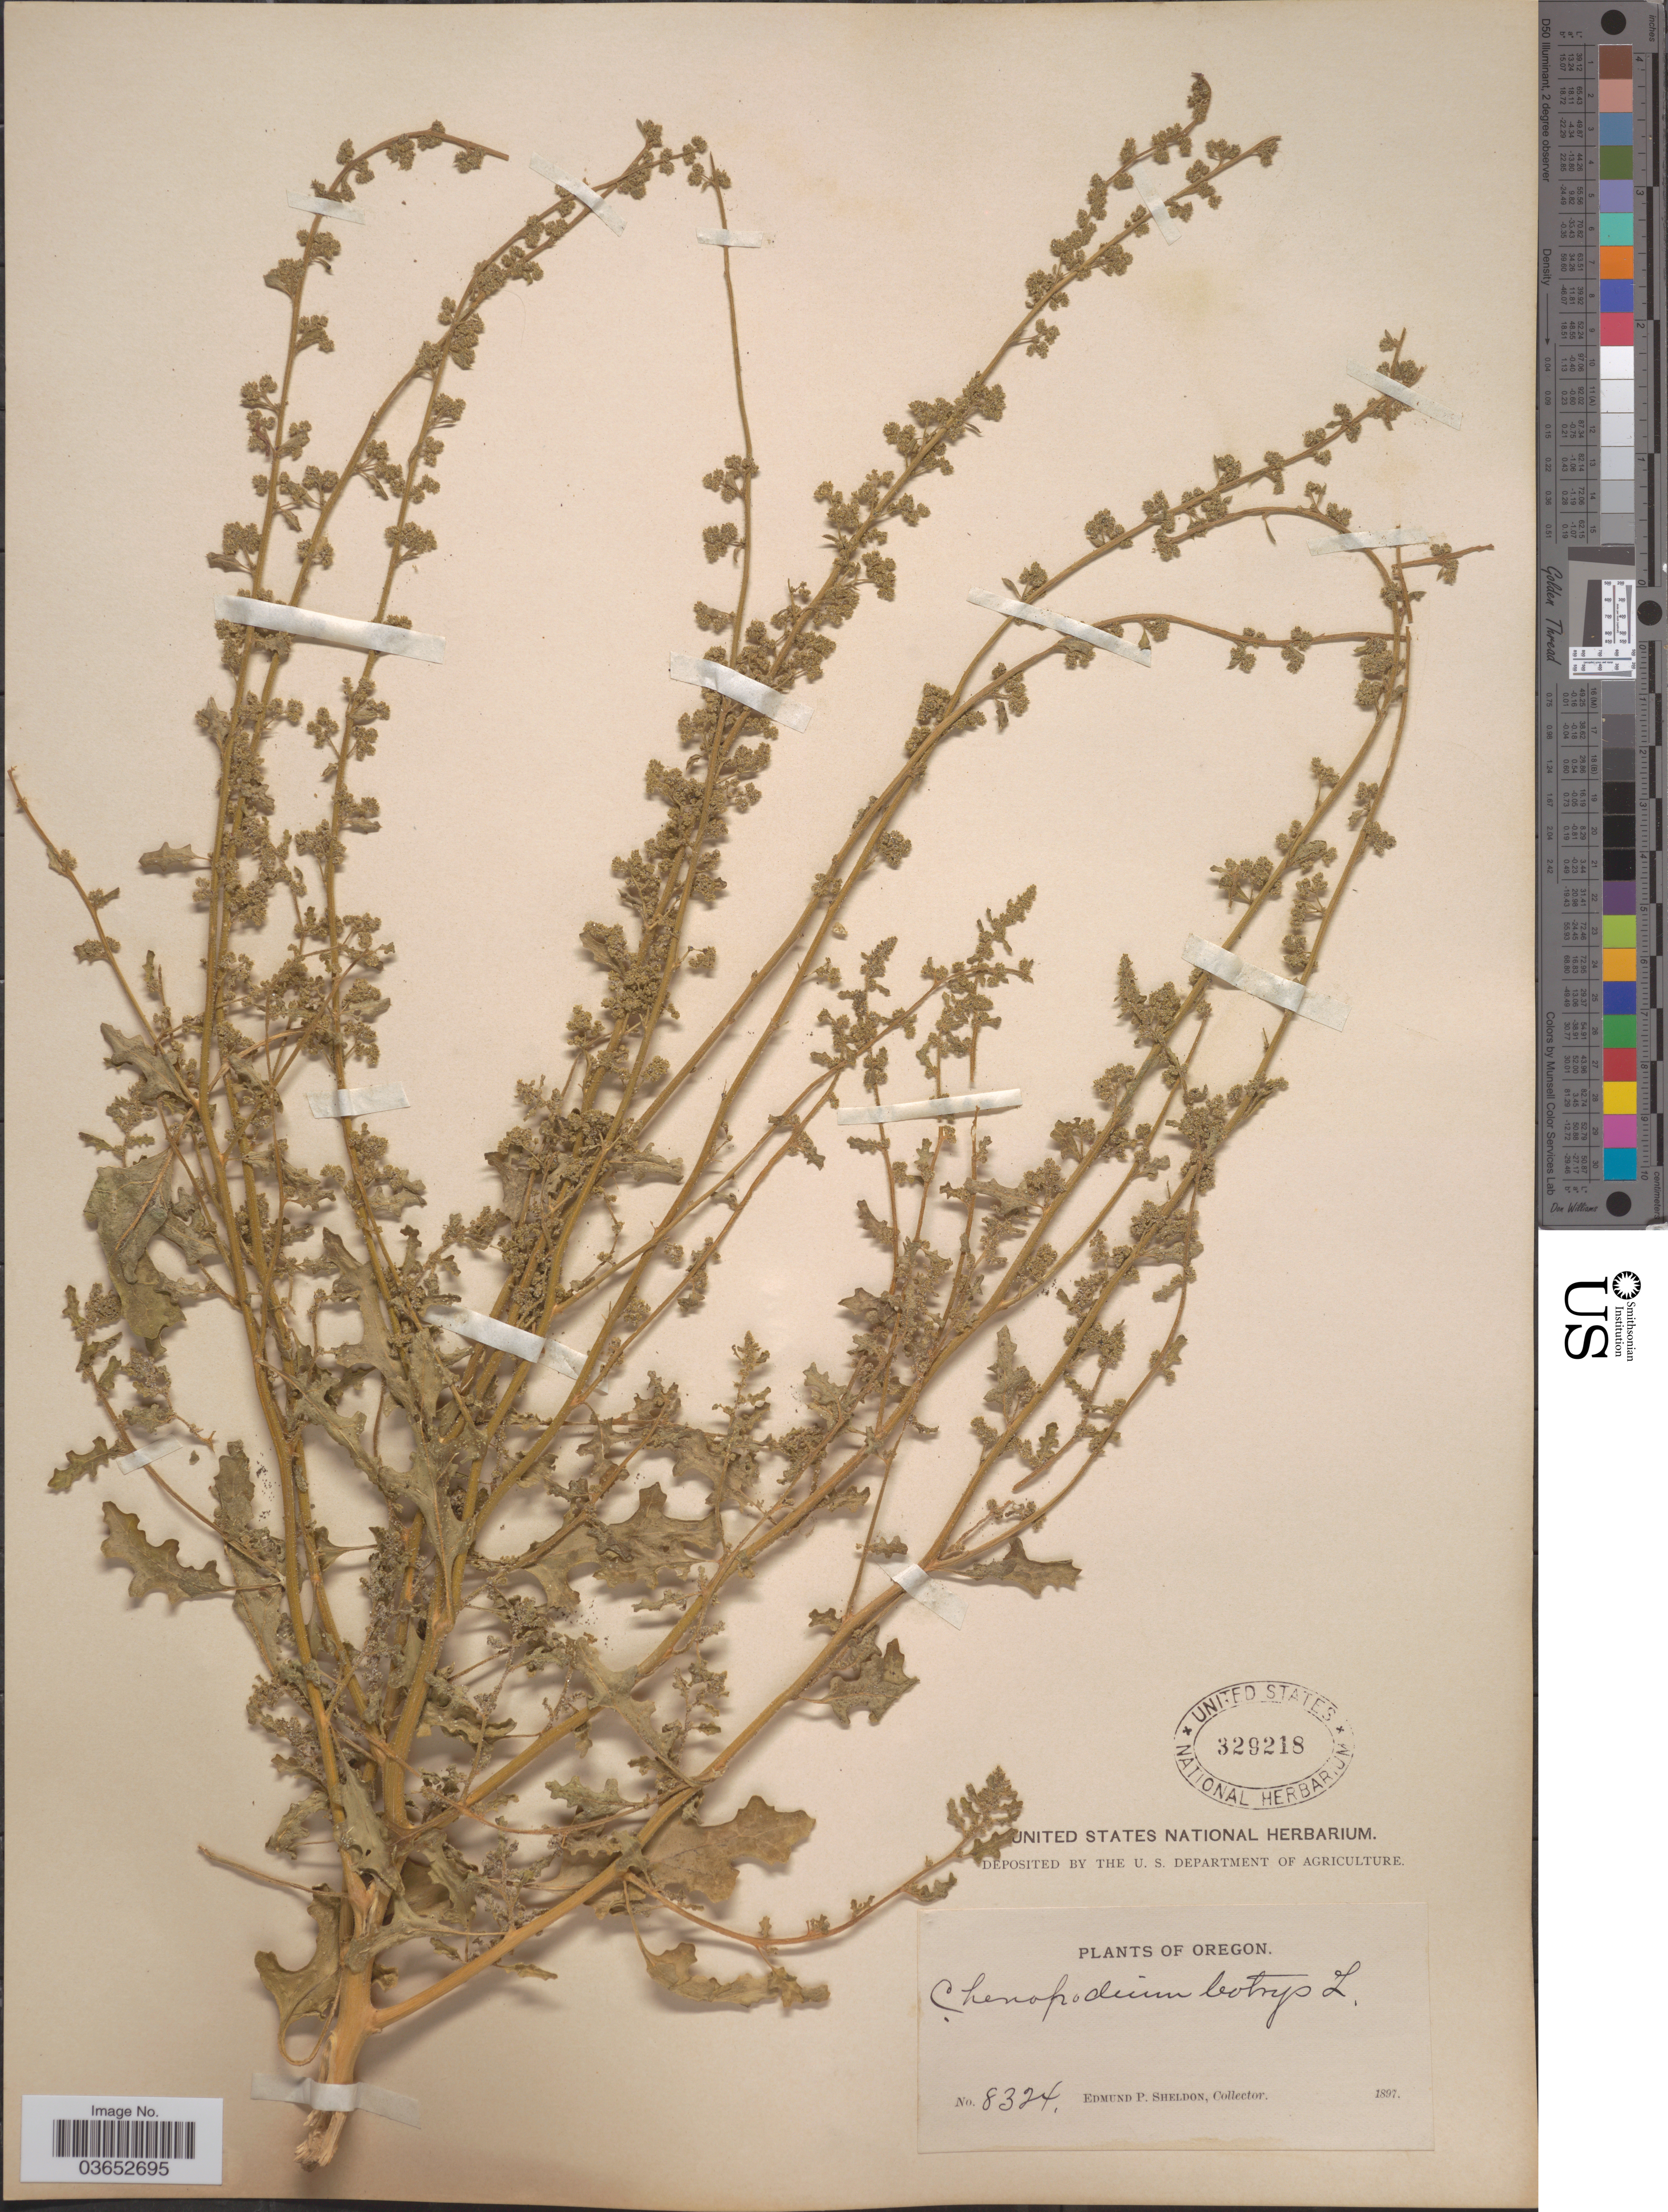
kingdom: Plantae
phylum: Tracheophyta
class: Magnoliopsida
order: Caryophyllales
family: Amaranthaceae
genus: Chenopodium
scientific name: Chenopodium botrys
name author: L.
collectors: E. P. Sheldon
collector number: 8324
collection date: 1897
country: United States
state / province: Oregon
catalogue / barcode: US 329218